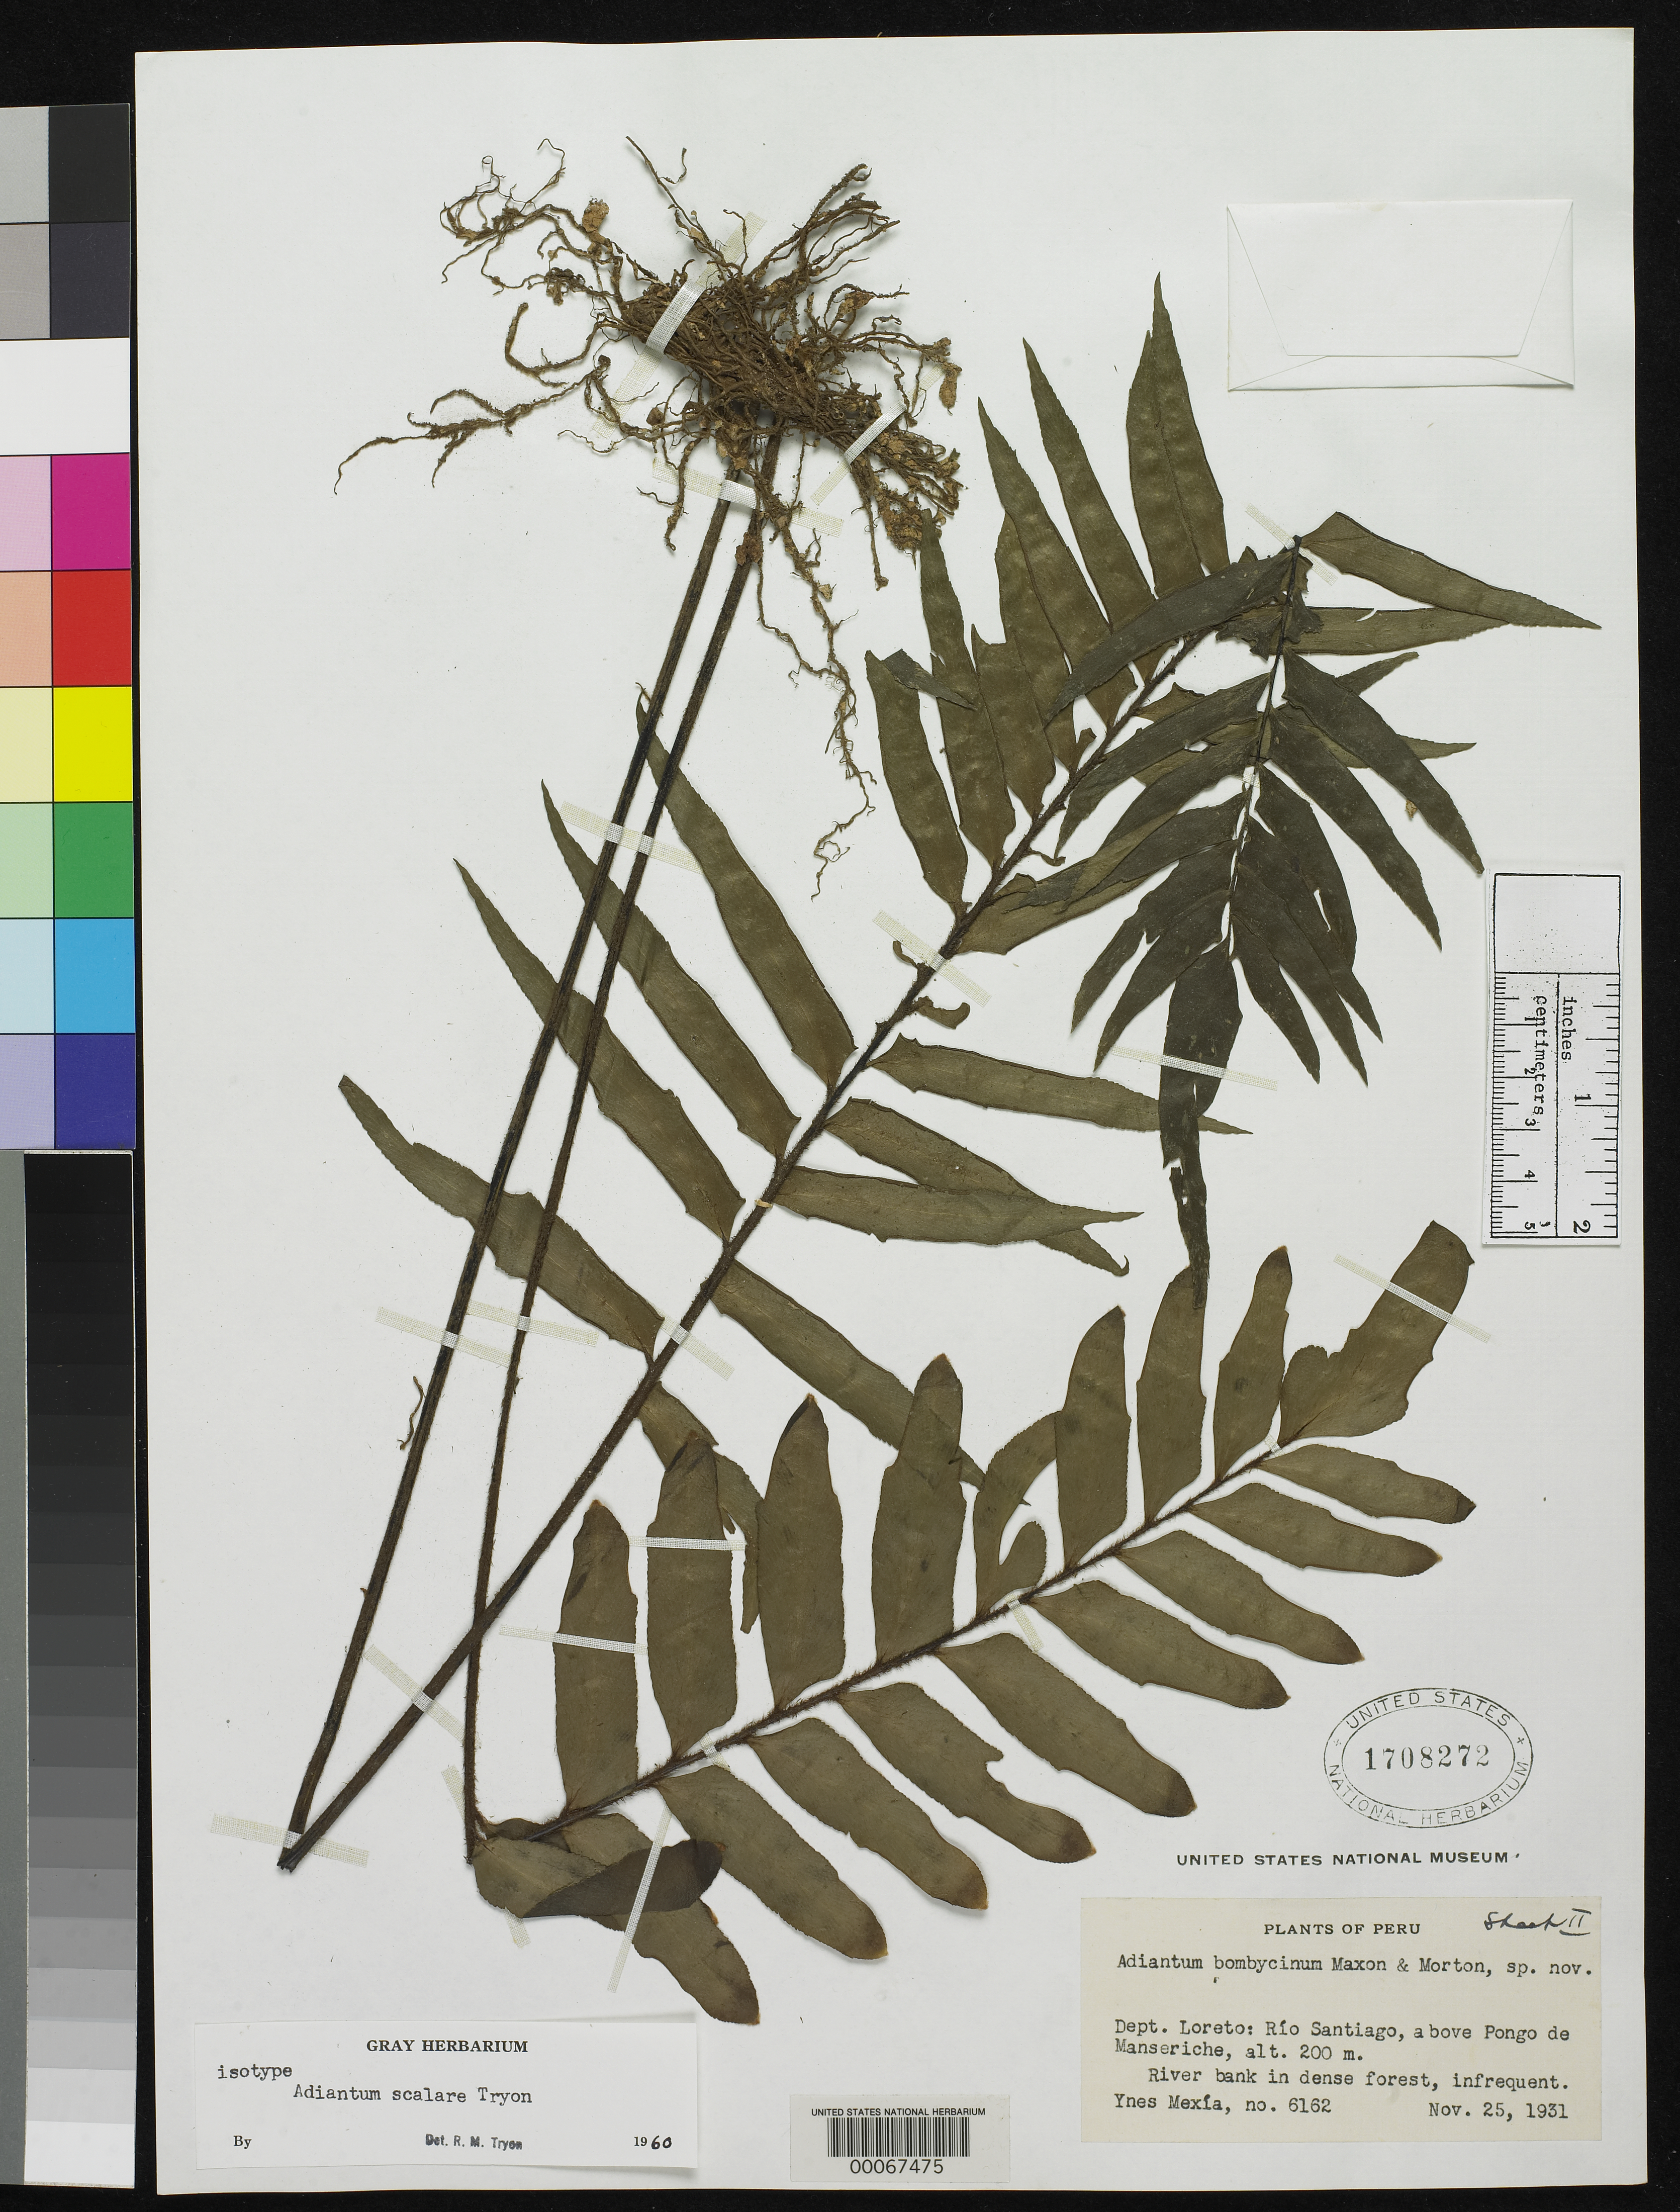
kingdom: Plantae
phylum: Tracheophyta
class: Polypodiopsida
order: Polypodiales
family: Pteridaceae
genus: Adiantum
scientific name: Adiantum scalare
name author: R.M. Tryon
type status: Isotype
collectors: Y. Mexia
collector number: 6162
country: Peru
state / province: San Martín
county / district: Mariscal Cáceres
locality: Rio Huallaga, margen Derecha del; Balsa Probana; dtto. Tocache Nuevo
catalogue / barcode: US 1708272